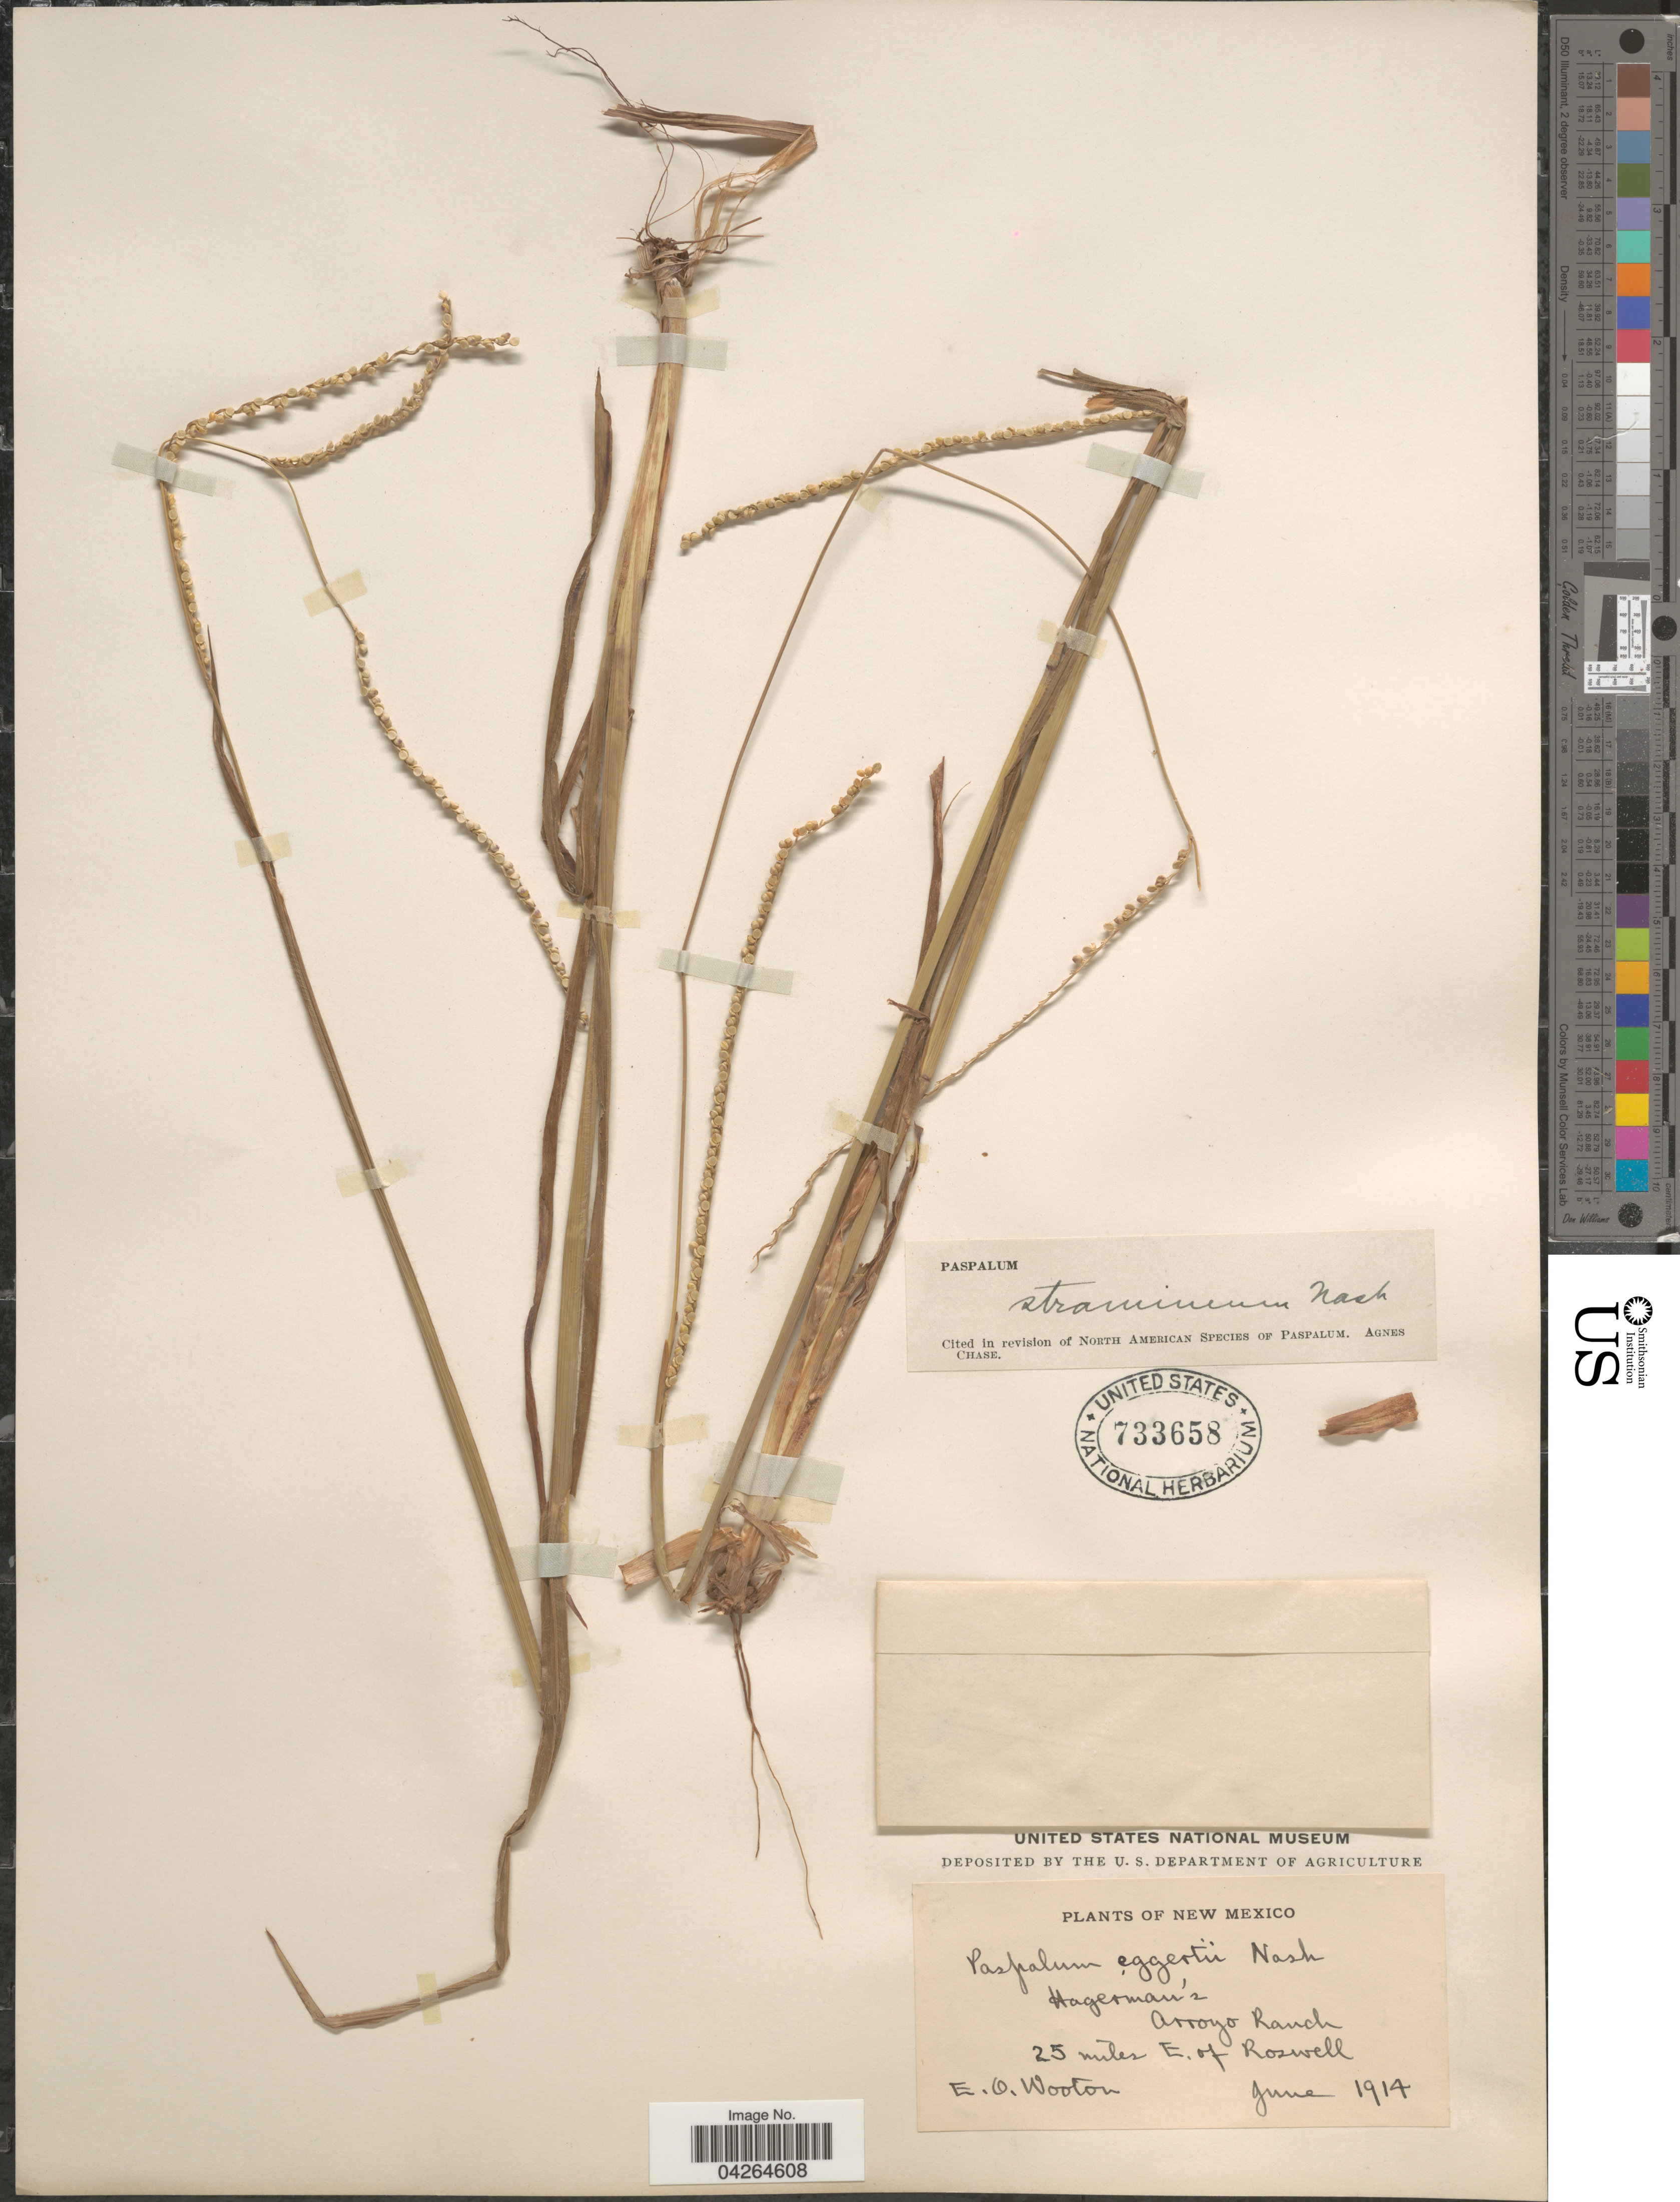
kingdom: Plantae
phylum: Tracheophyta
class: Liliopsida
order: Poales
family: Poaceae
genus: Paspalum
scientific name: Paspalum setaceum var. stramineum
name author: (Nash) D.J. Banks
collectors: E. O. Wooton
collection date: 1914-06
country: United States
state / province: New Mexico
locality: Hagerman's Arroyo Ranch 25 miles E. of Roswell.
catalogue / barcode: US 733658